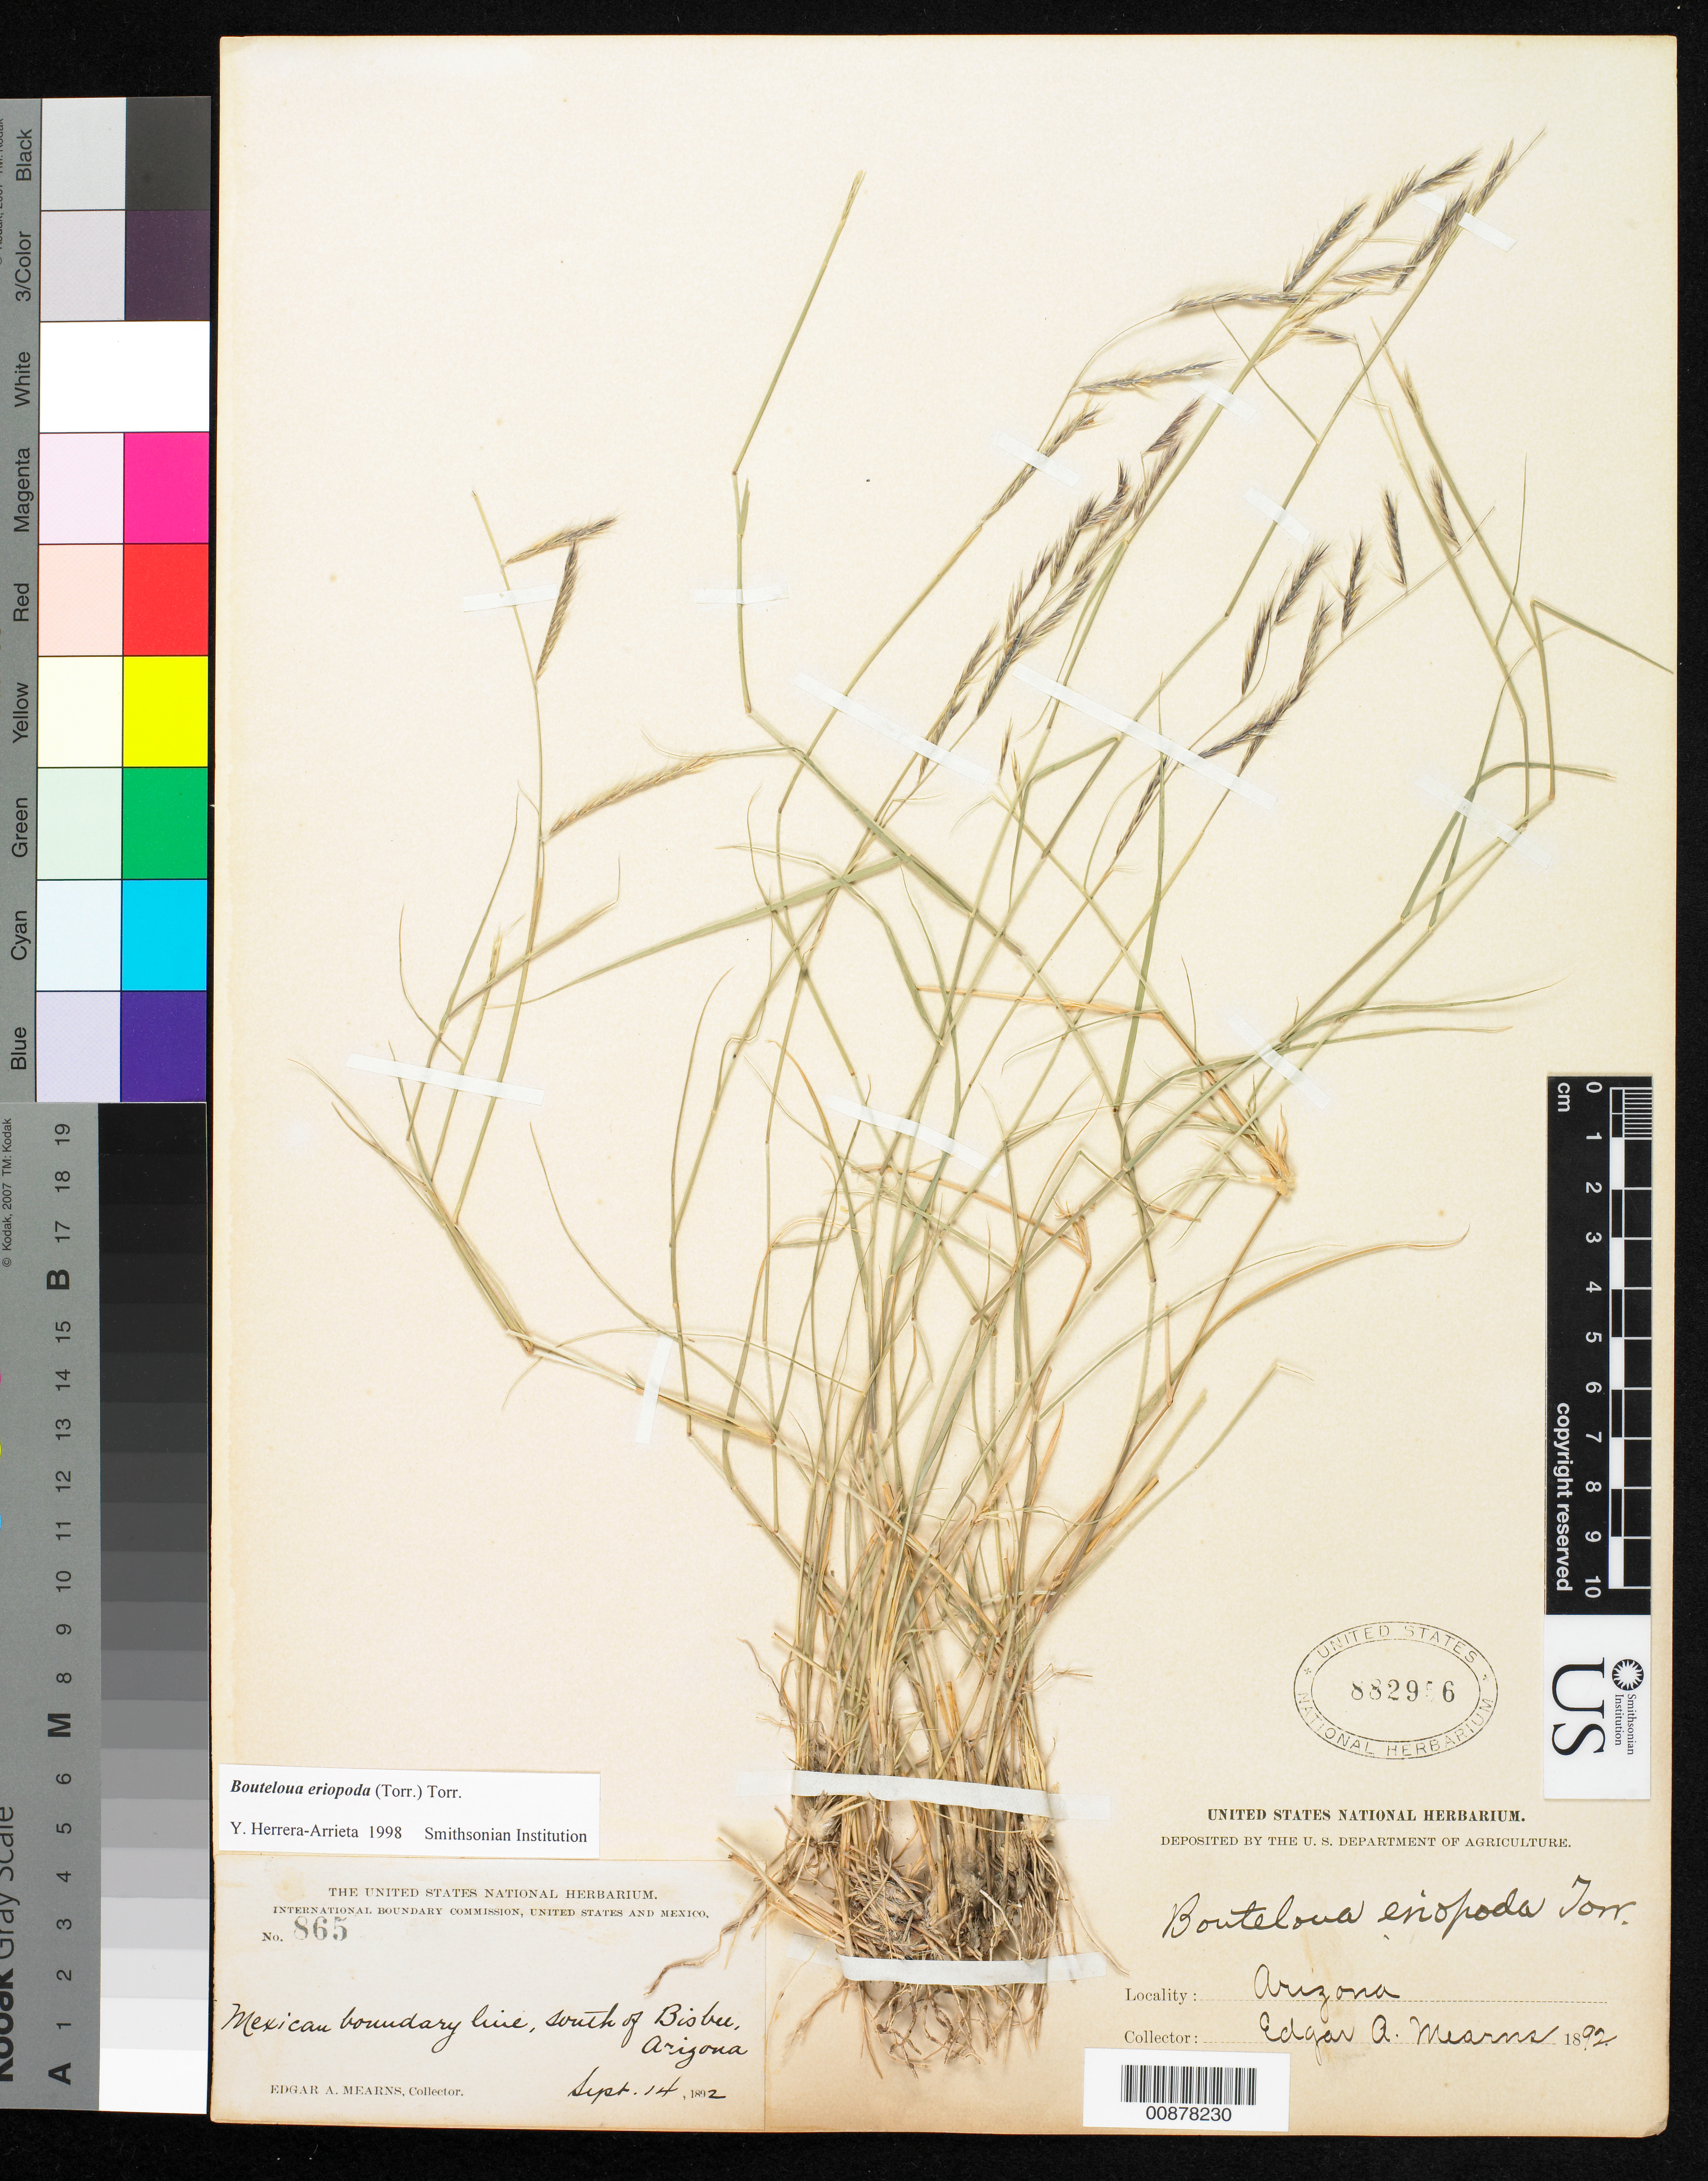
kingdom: Plantae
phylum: Tracheophyta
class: Liliopsida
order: Poales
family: Poaceae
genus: Bouteloua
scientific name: Bouteloua eriopoda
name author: (Torr.) Torr.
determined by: Herrera Arrieta, Y., (CIIDIR), Instituto Politecnico Nacional (MEXICO)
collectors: E. A. Mearns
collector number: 865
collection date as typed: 14 Sep 1892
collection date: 1892-09-14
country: United States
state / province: Arizona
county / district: Cochise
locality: Mexican Boundary Line, S of Bisbee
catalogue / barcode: US 882956